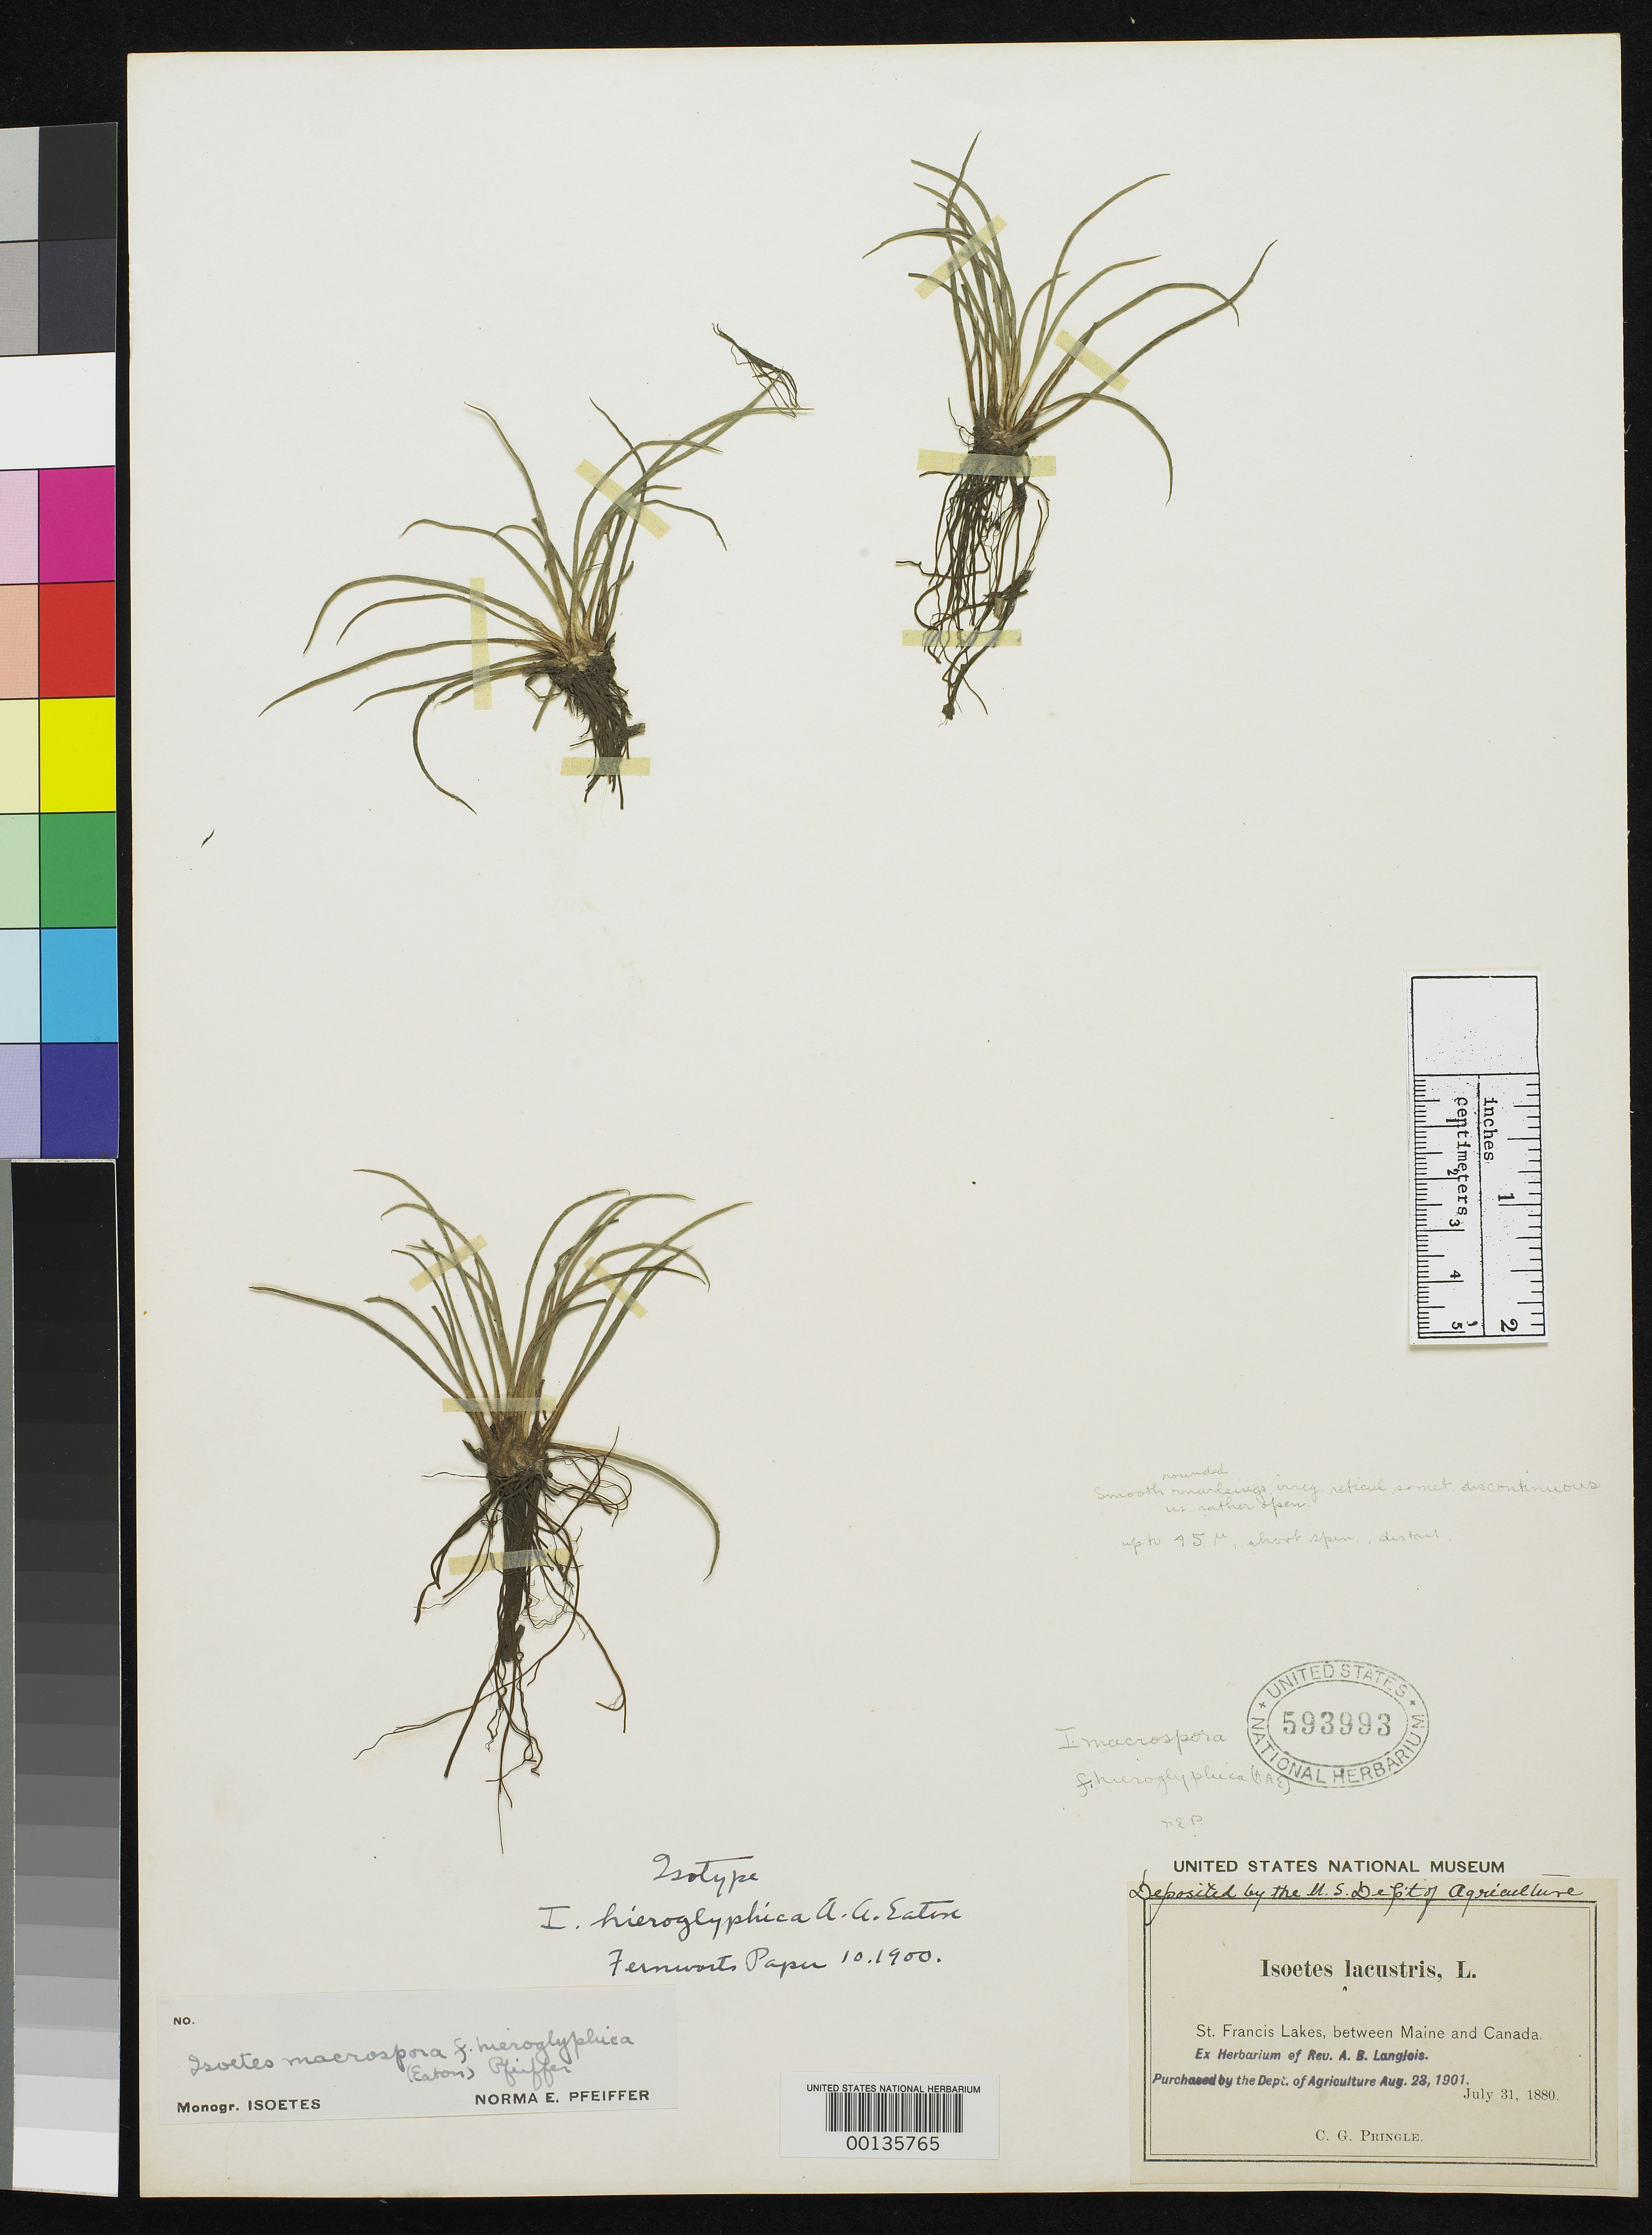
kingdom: Plantae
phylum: Tracheophyta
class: Lycopodiopsida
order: Isoetales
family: Isoetaceae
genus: Isoetes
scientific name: Isoetes hieroglyphica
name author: A.A. Eaton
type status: Type Collection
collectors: C. G. Pringle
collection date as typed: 31 Jul 1880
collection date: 1880-07-31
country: United States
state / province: Maine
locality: St. Francis lakes between Maine and Canada.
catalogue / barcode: US 593993